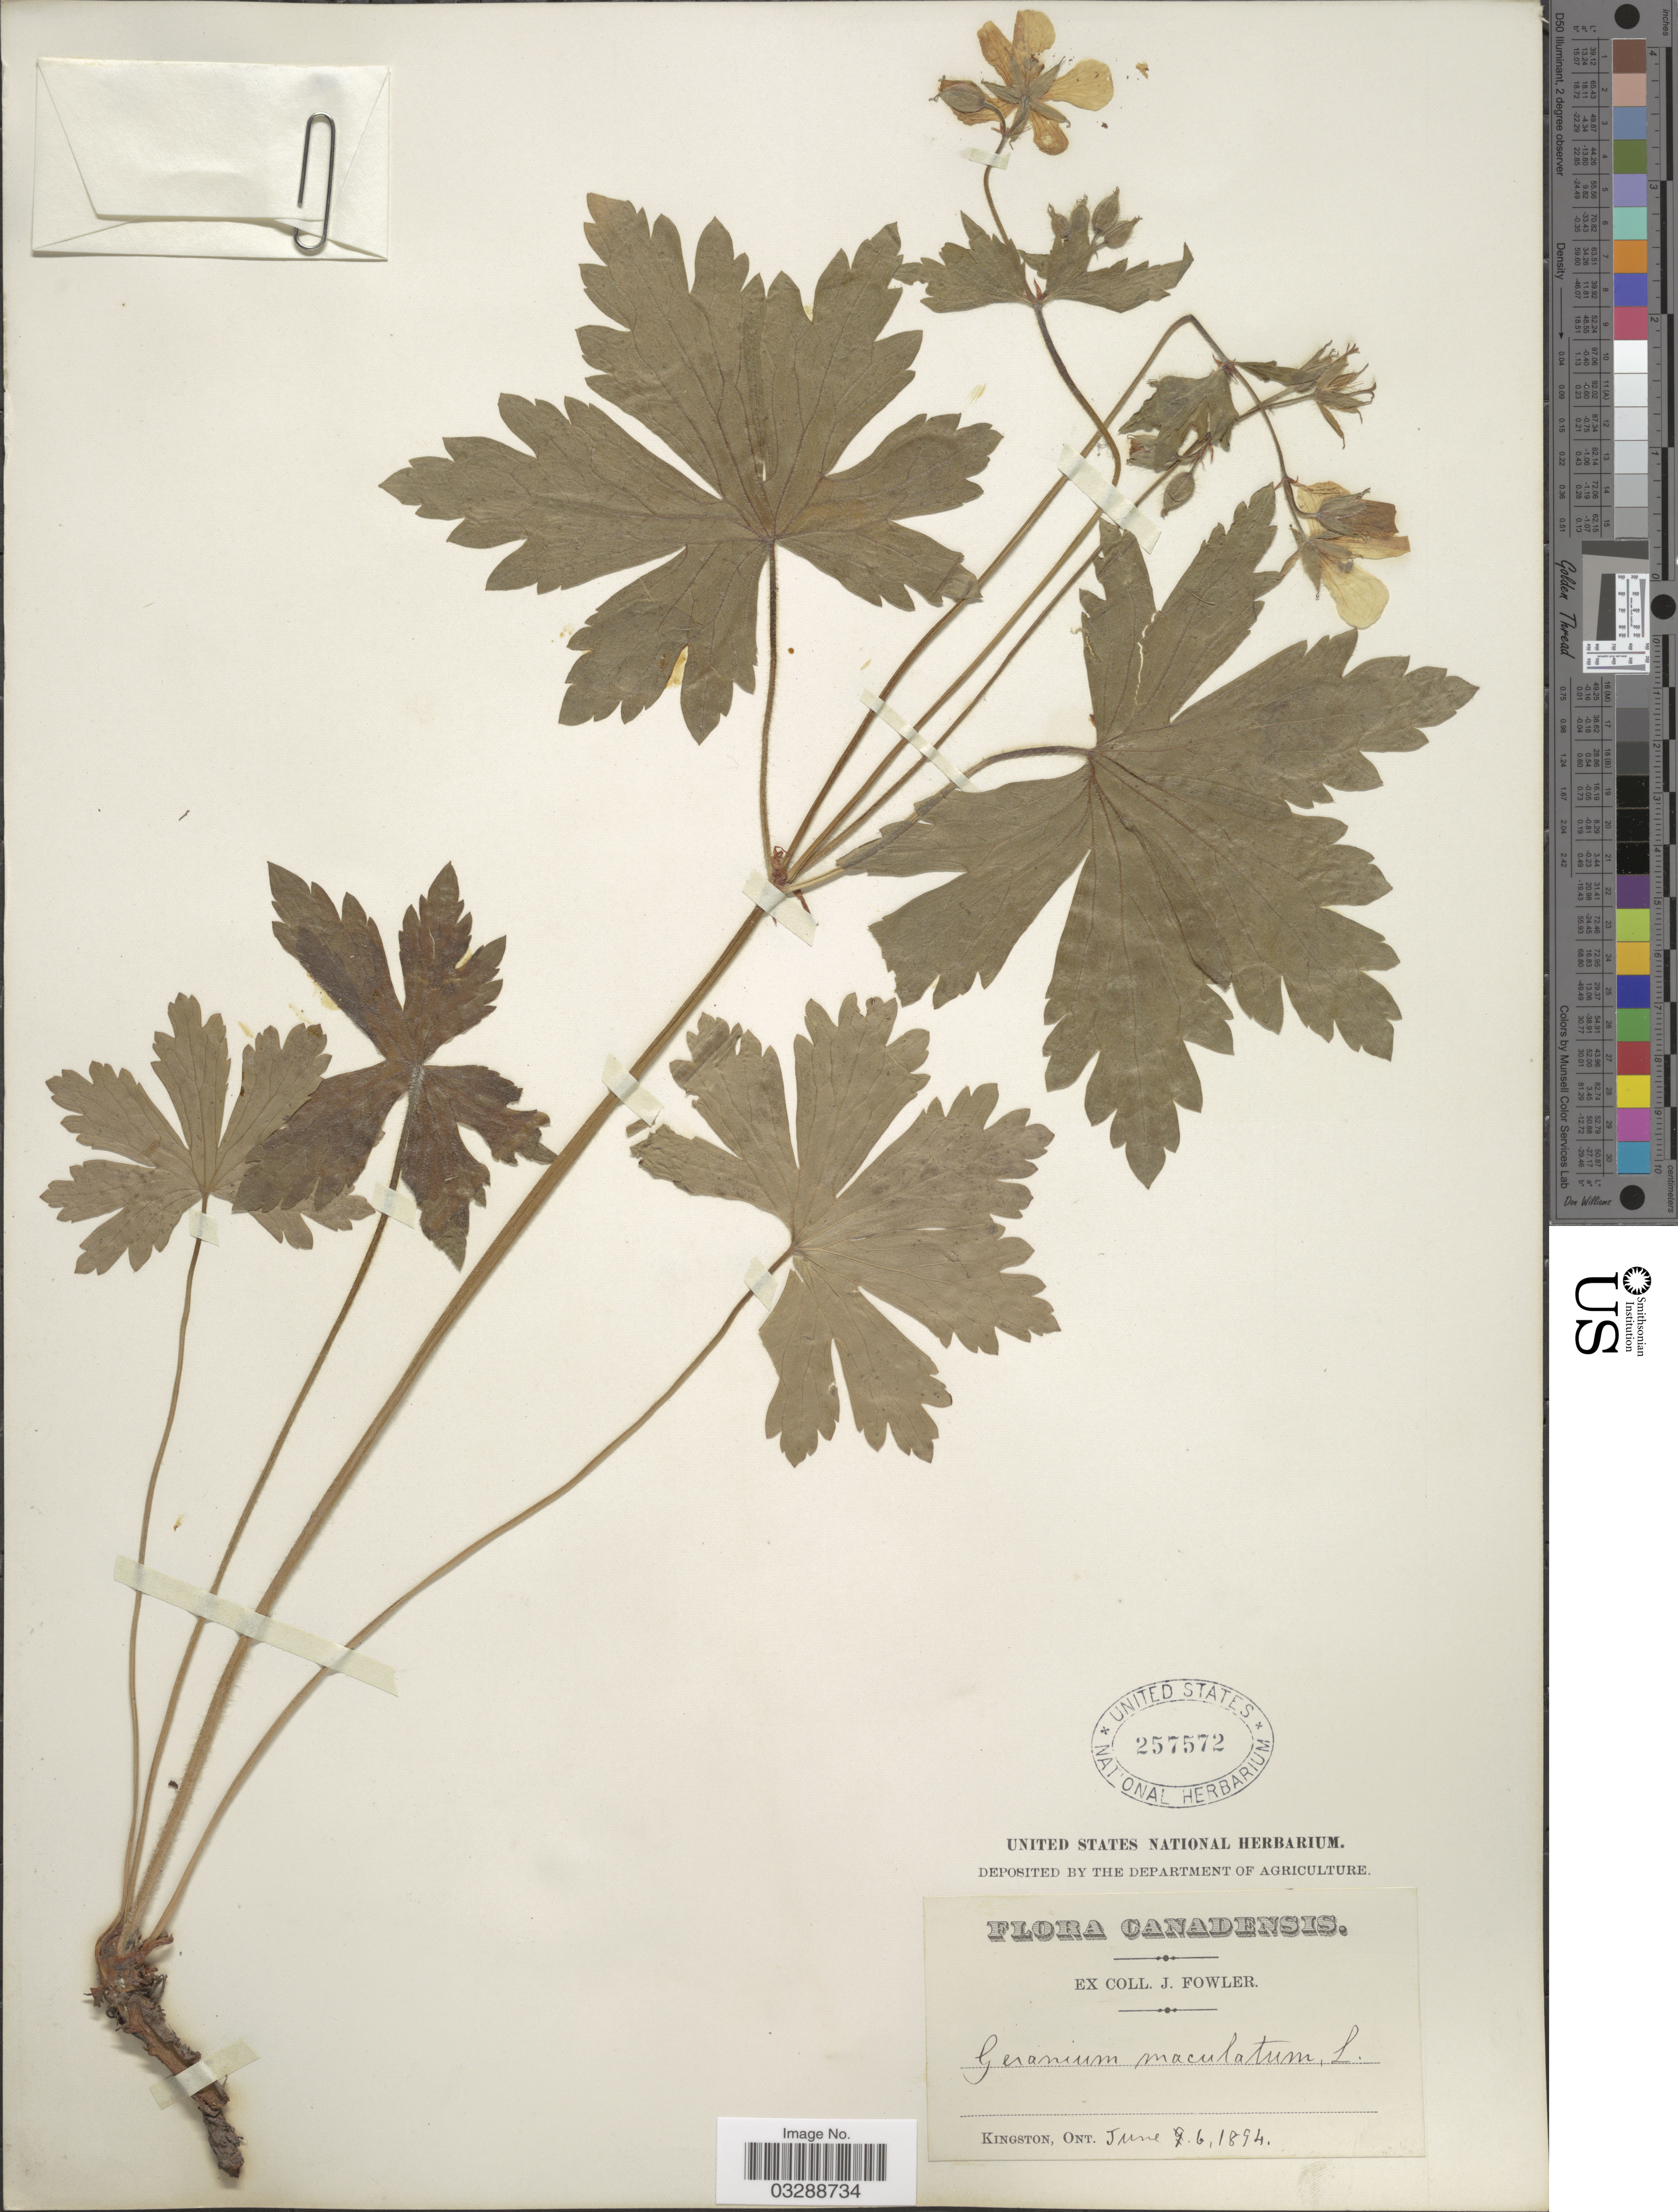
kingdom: Plantae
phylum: Tracheophyta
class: Magnoliopsida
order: Geraniales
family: Geraniaceae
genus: Geranium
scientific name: Geranium maculatum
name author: L.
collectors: J. Fowler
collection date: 1894-06-06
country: Canada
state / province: Ontario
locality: Kingston.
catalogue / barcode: US 257572